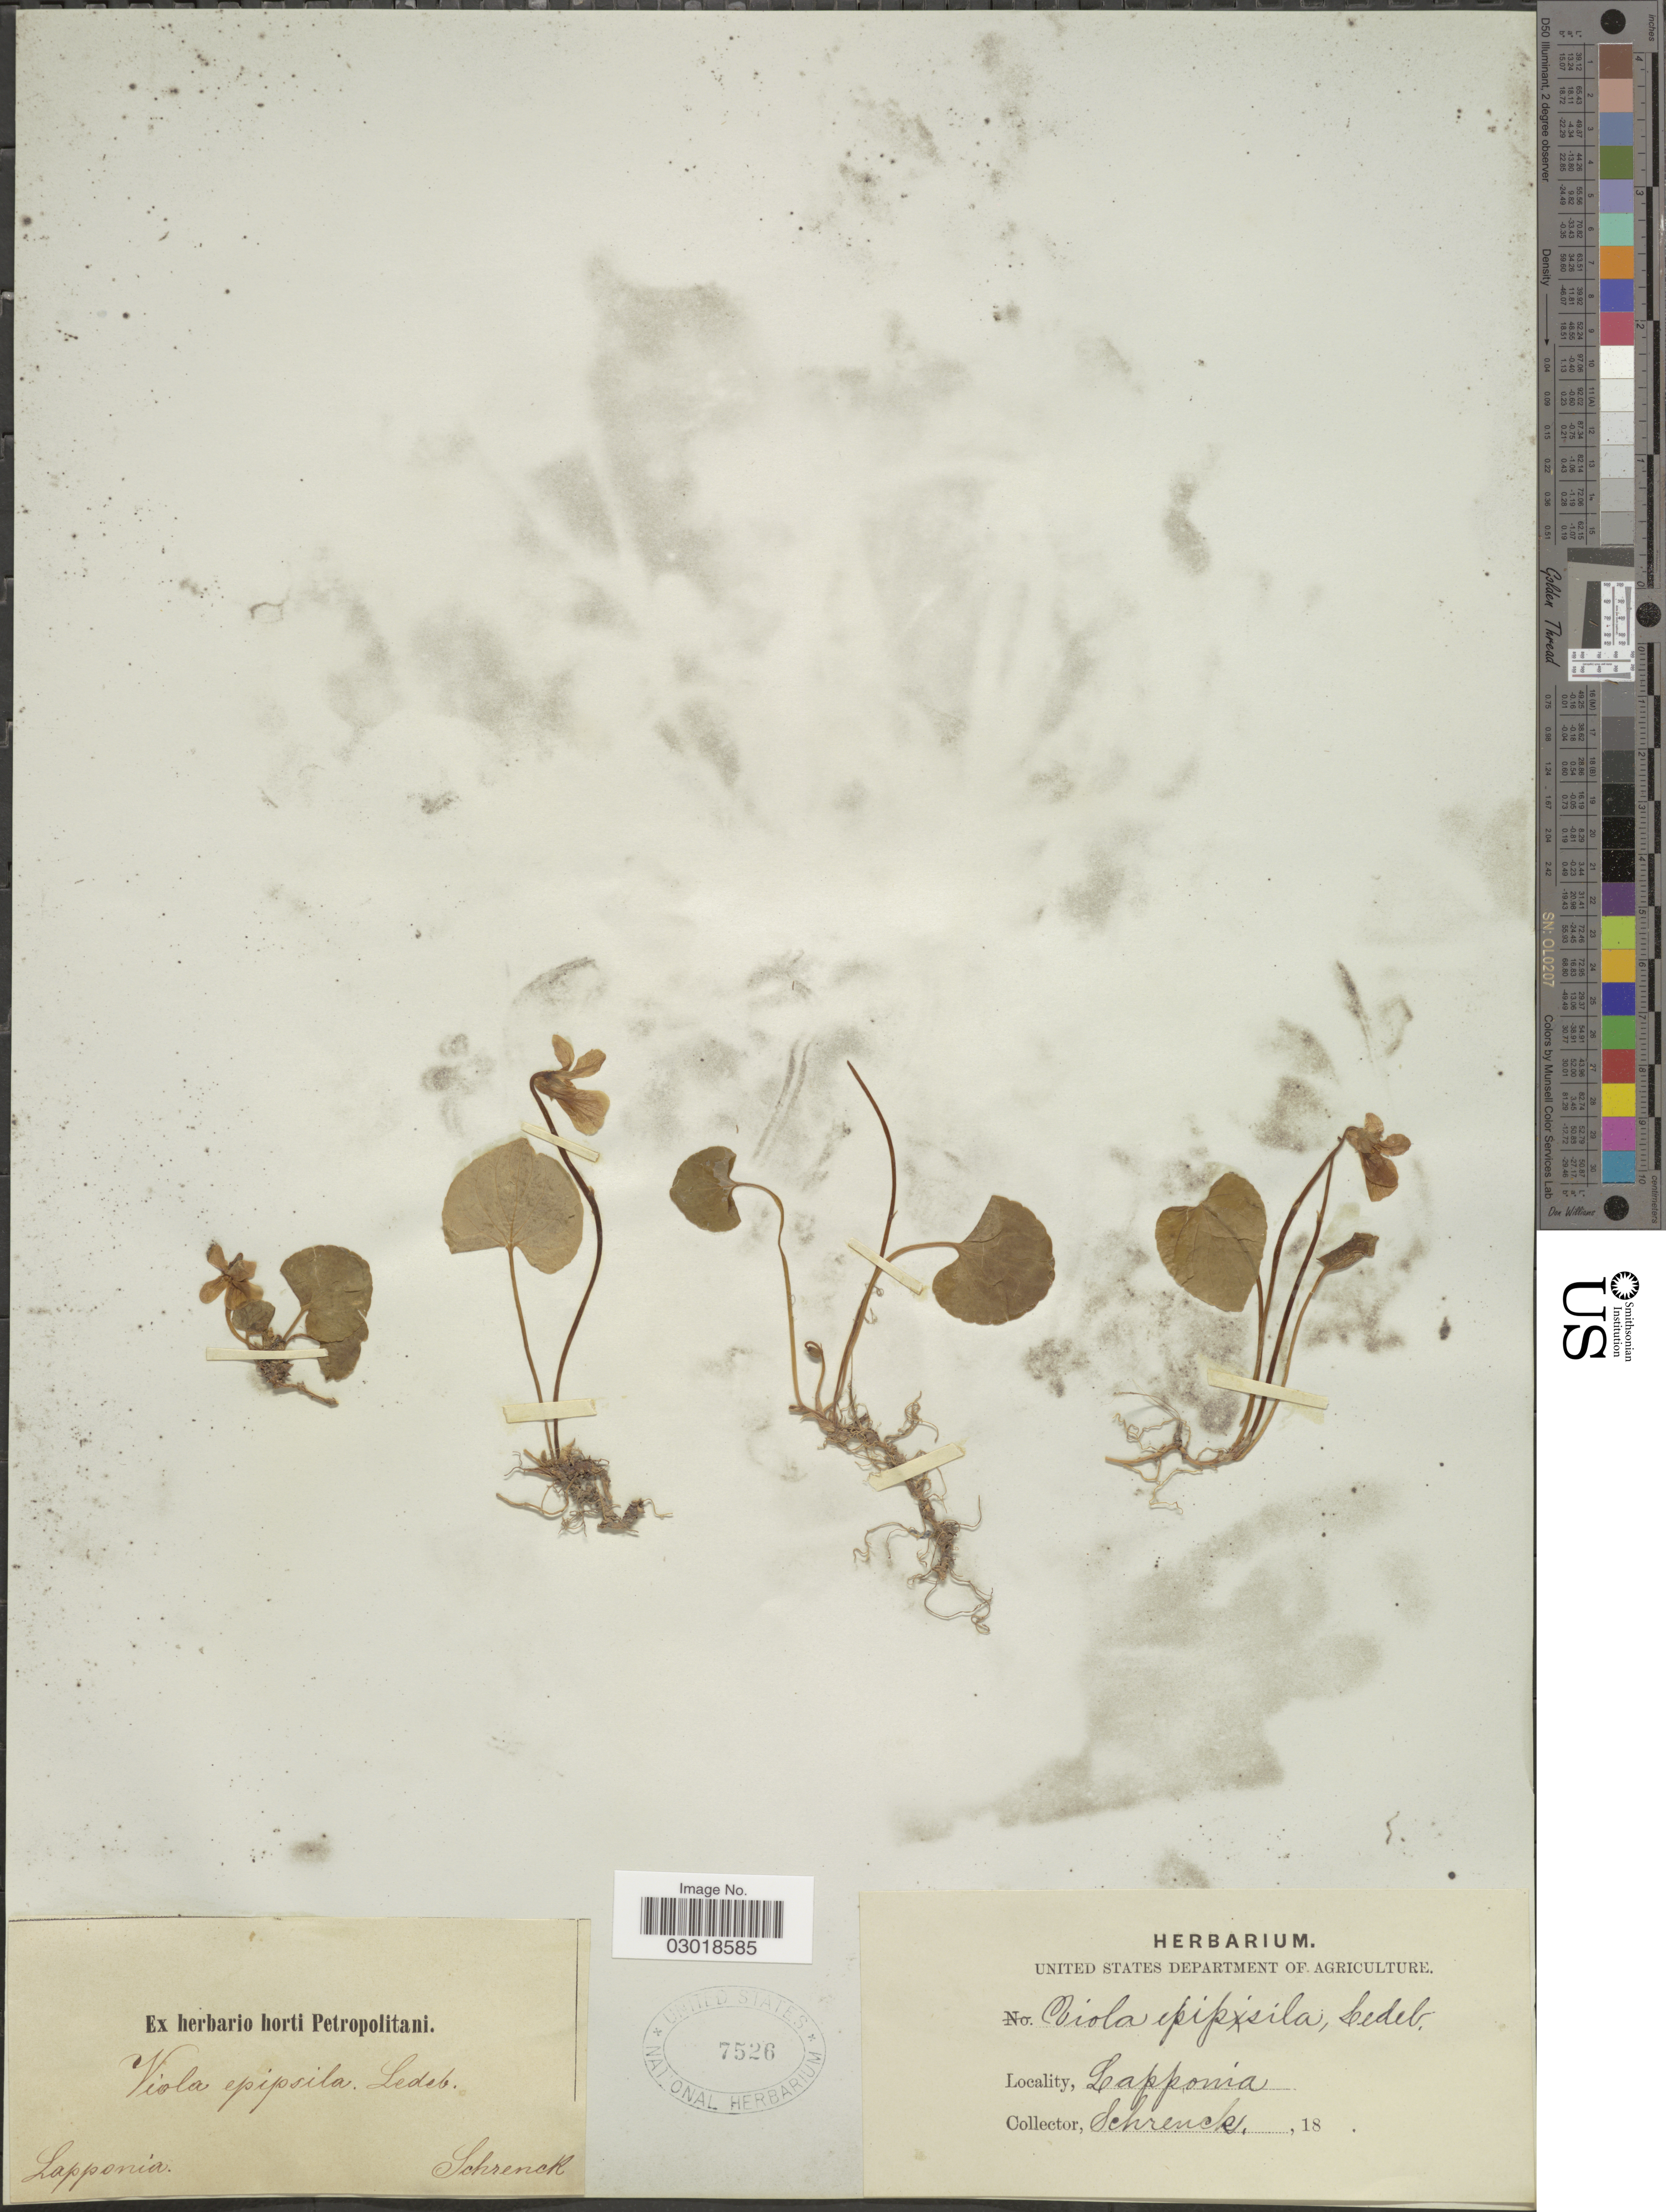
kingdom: Plantae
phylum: Tracheophyta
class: Magnoliopsida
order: Malpighiales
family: Violaceae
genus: Viola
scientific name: Viola epipsila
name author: Ledeb.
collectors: -- Schrenck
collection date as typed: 18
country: Finland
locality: Lapponia.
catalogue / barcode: US 7526